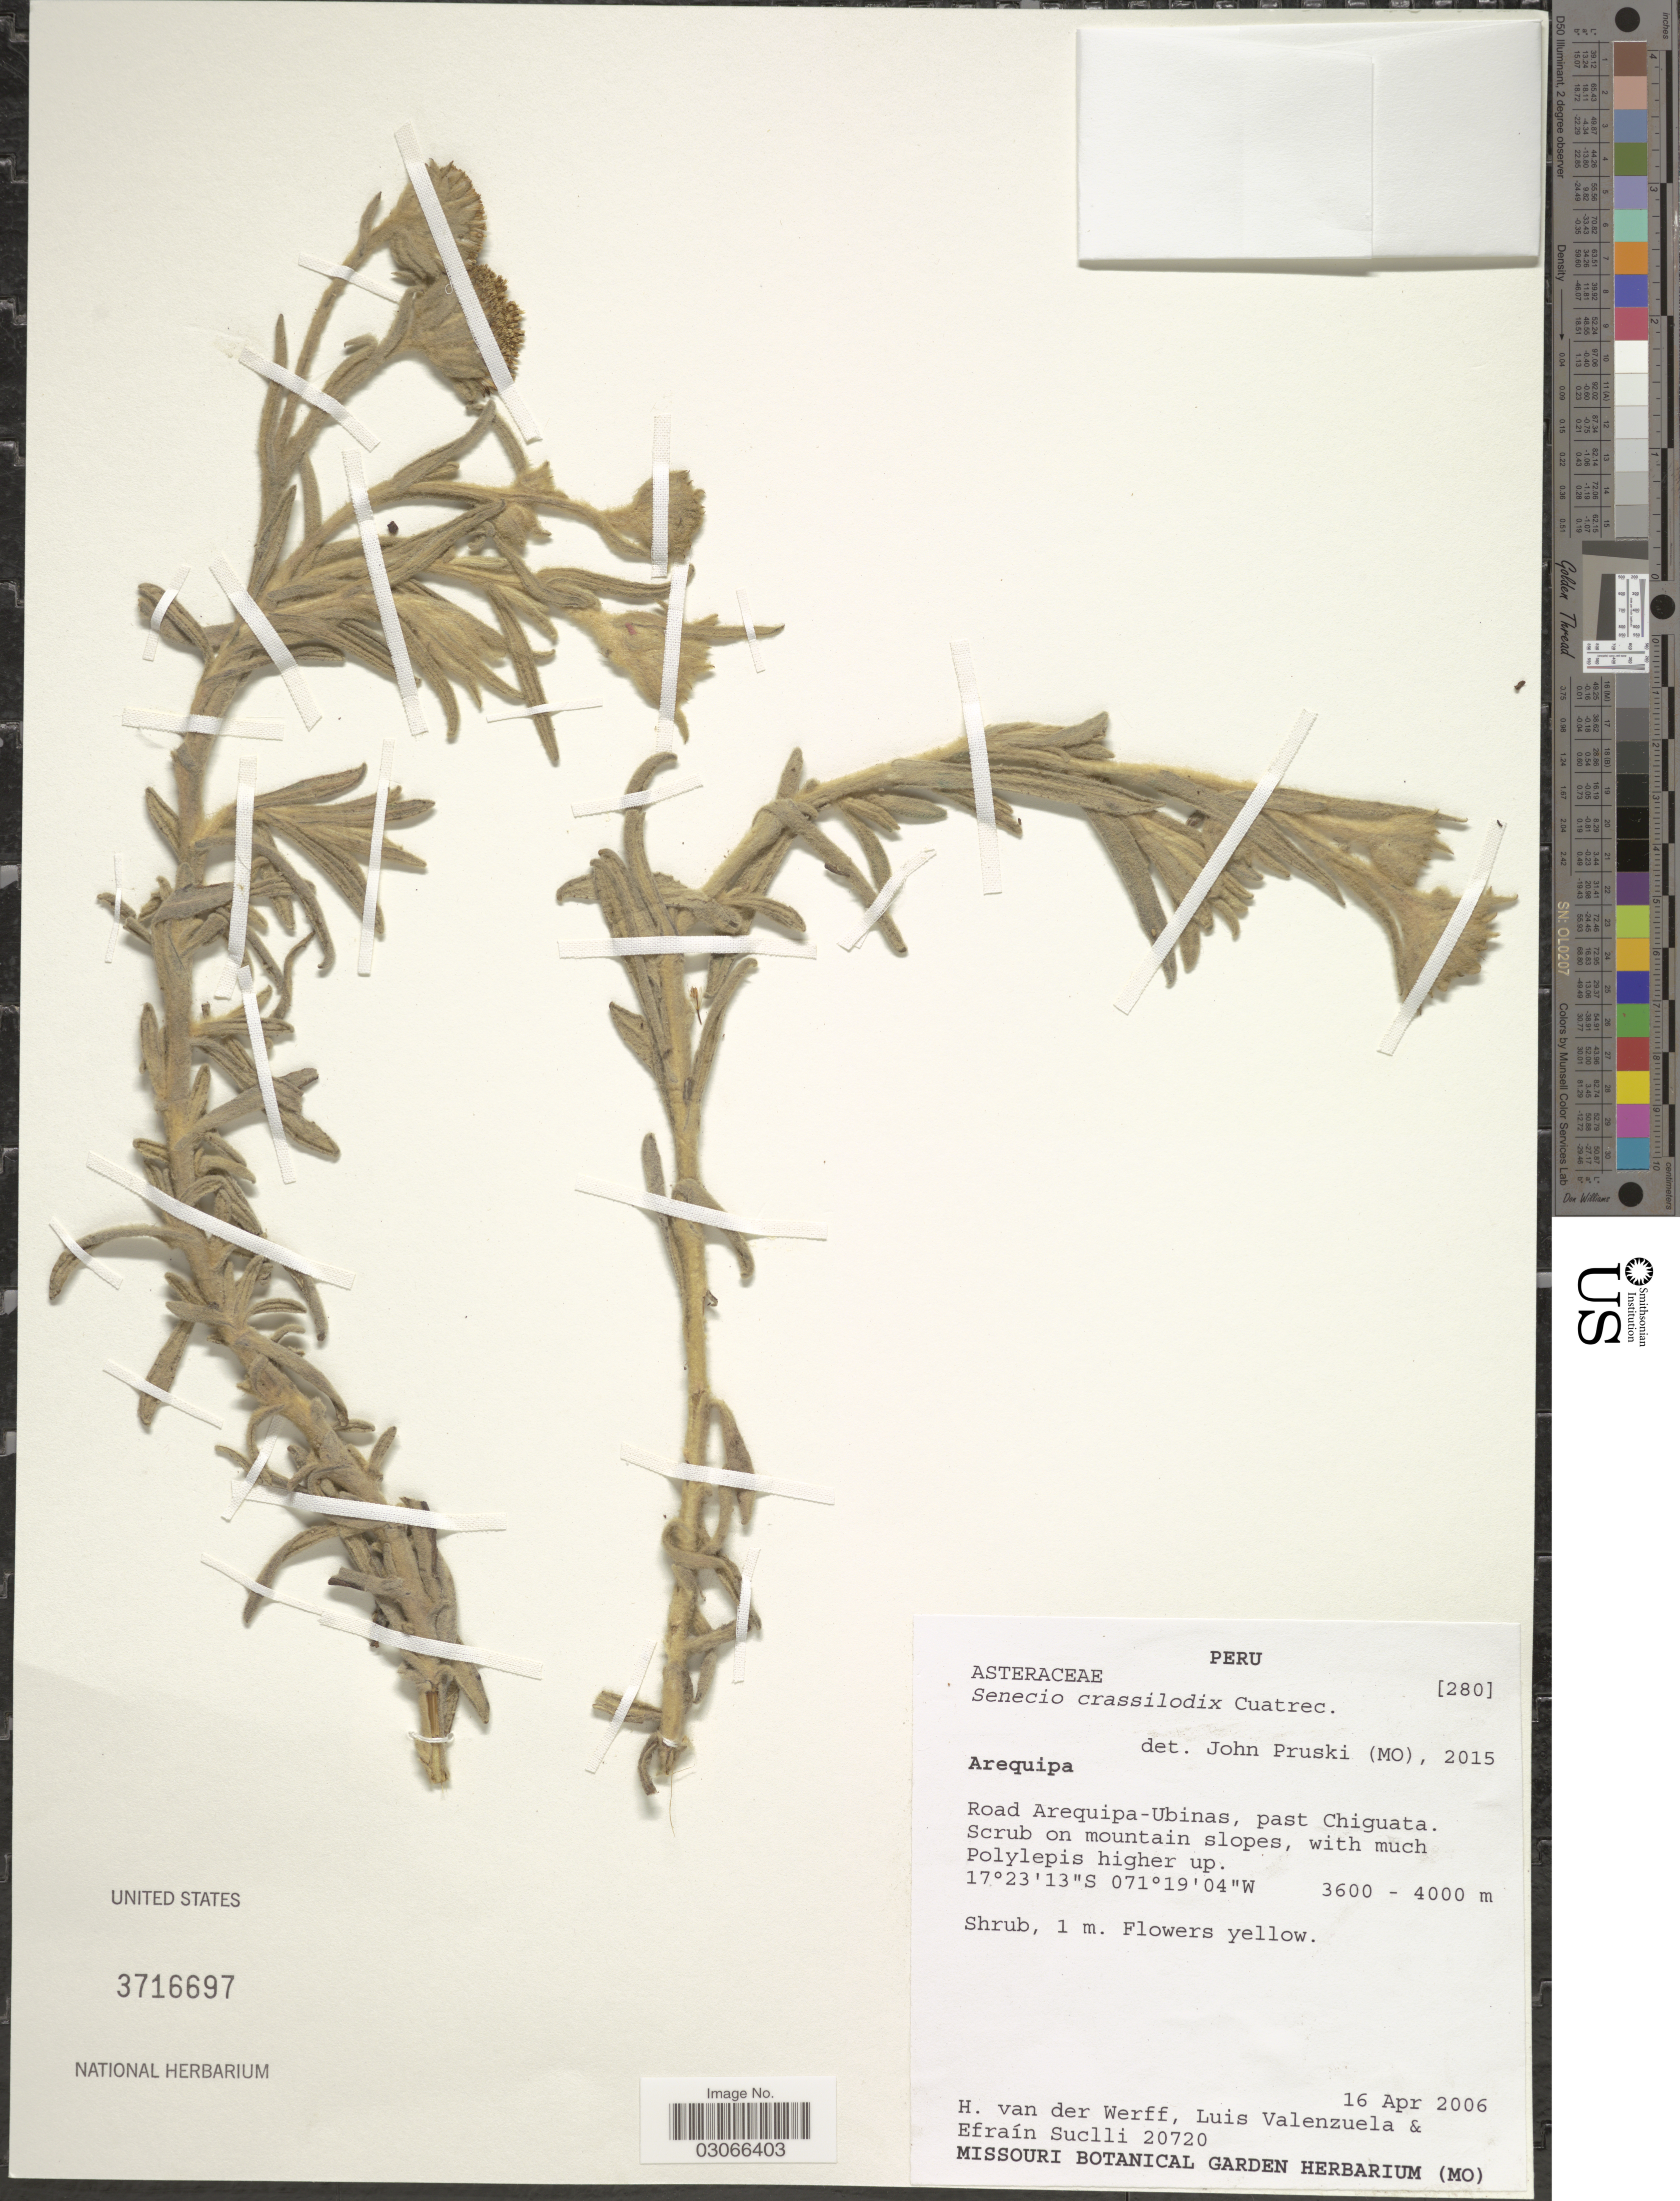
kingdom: Plantae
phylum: Tracheophyta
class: Magnoliopsida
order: Asterales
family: Asteraceae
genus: Senecio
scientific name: Senecio crassilodix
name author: Cuatrec.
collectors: H. van der Werff, L. Valenzuela & E. Suclli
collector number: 20720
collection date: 2006-04-16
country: Peru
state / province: Arequipa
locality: Road Arequipa-Ubinas, past Chiguata.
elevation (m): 3600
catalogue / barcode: US 3716697